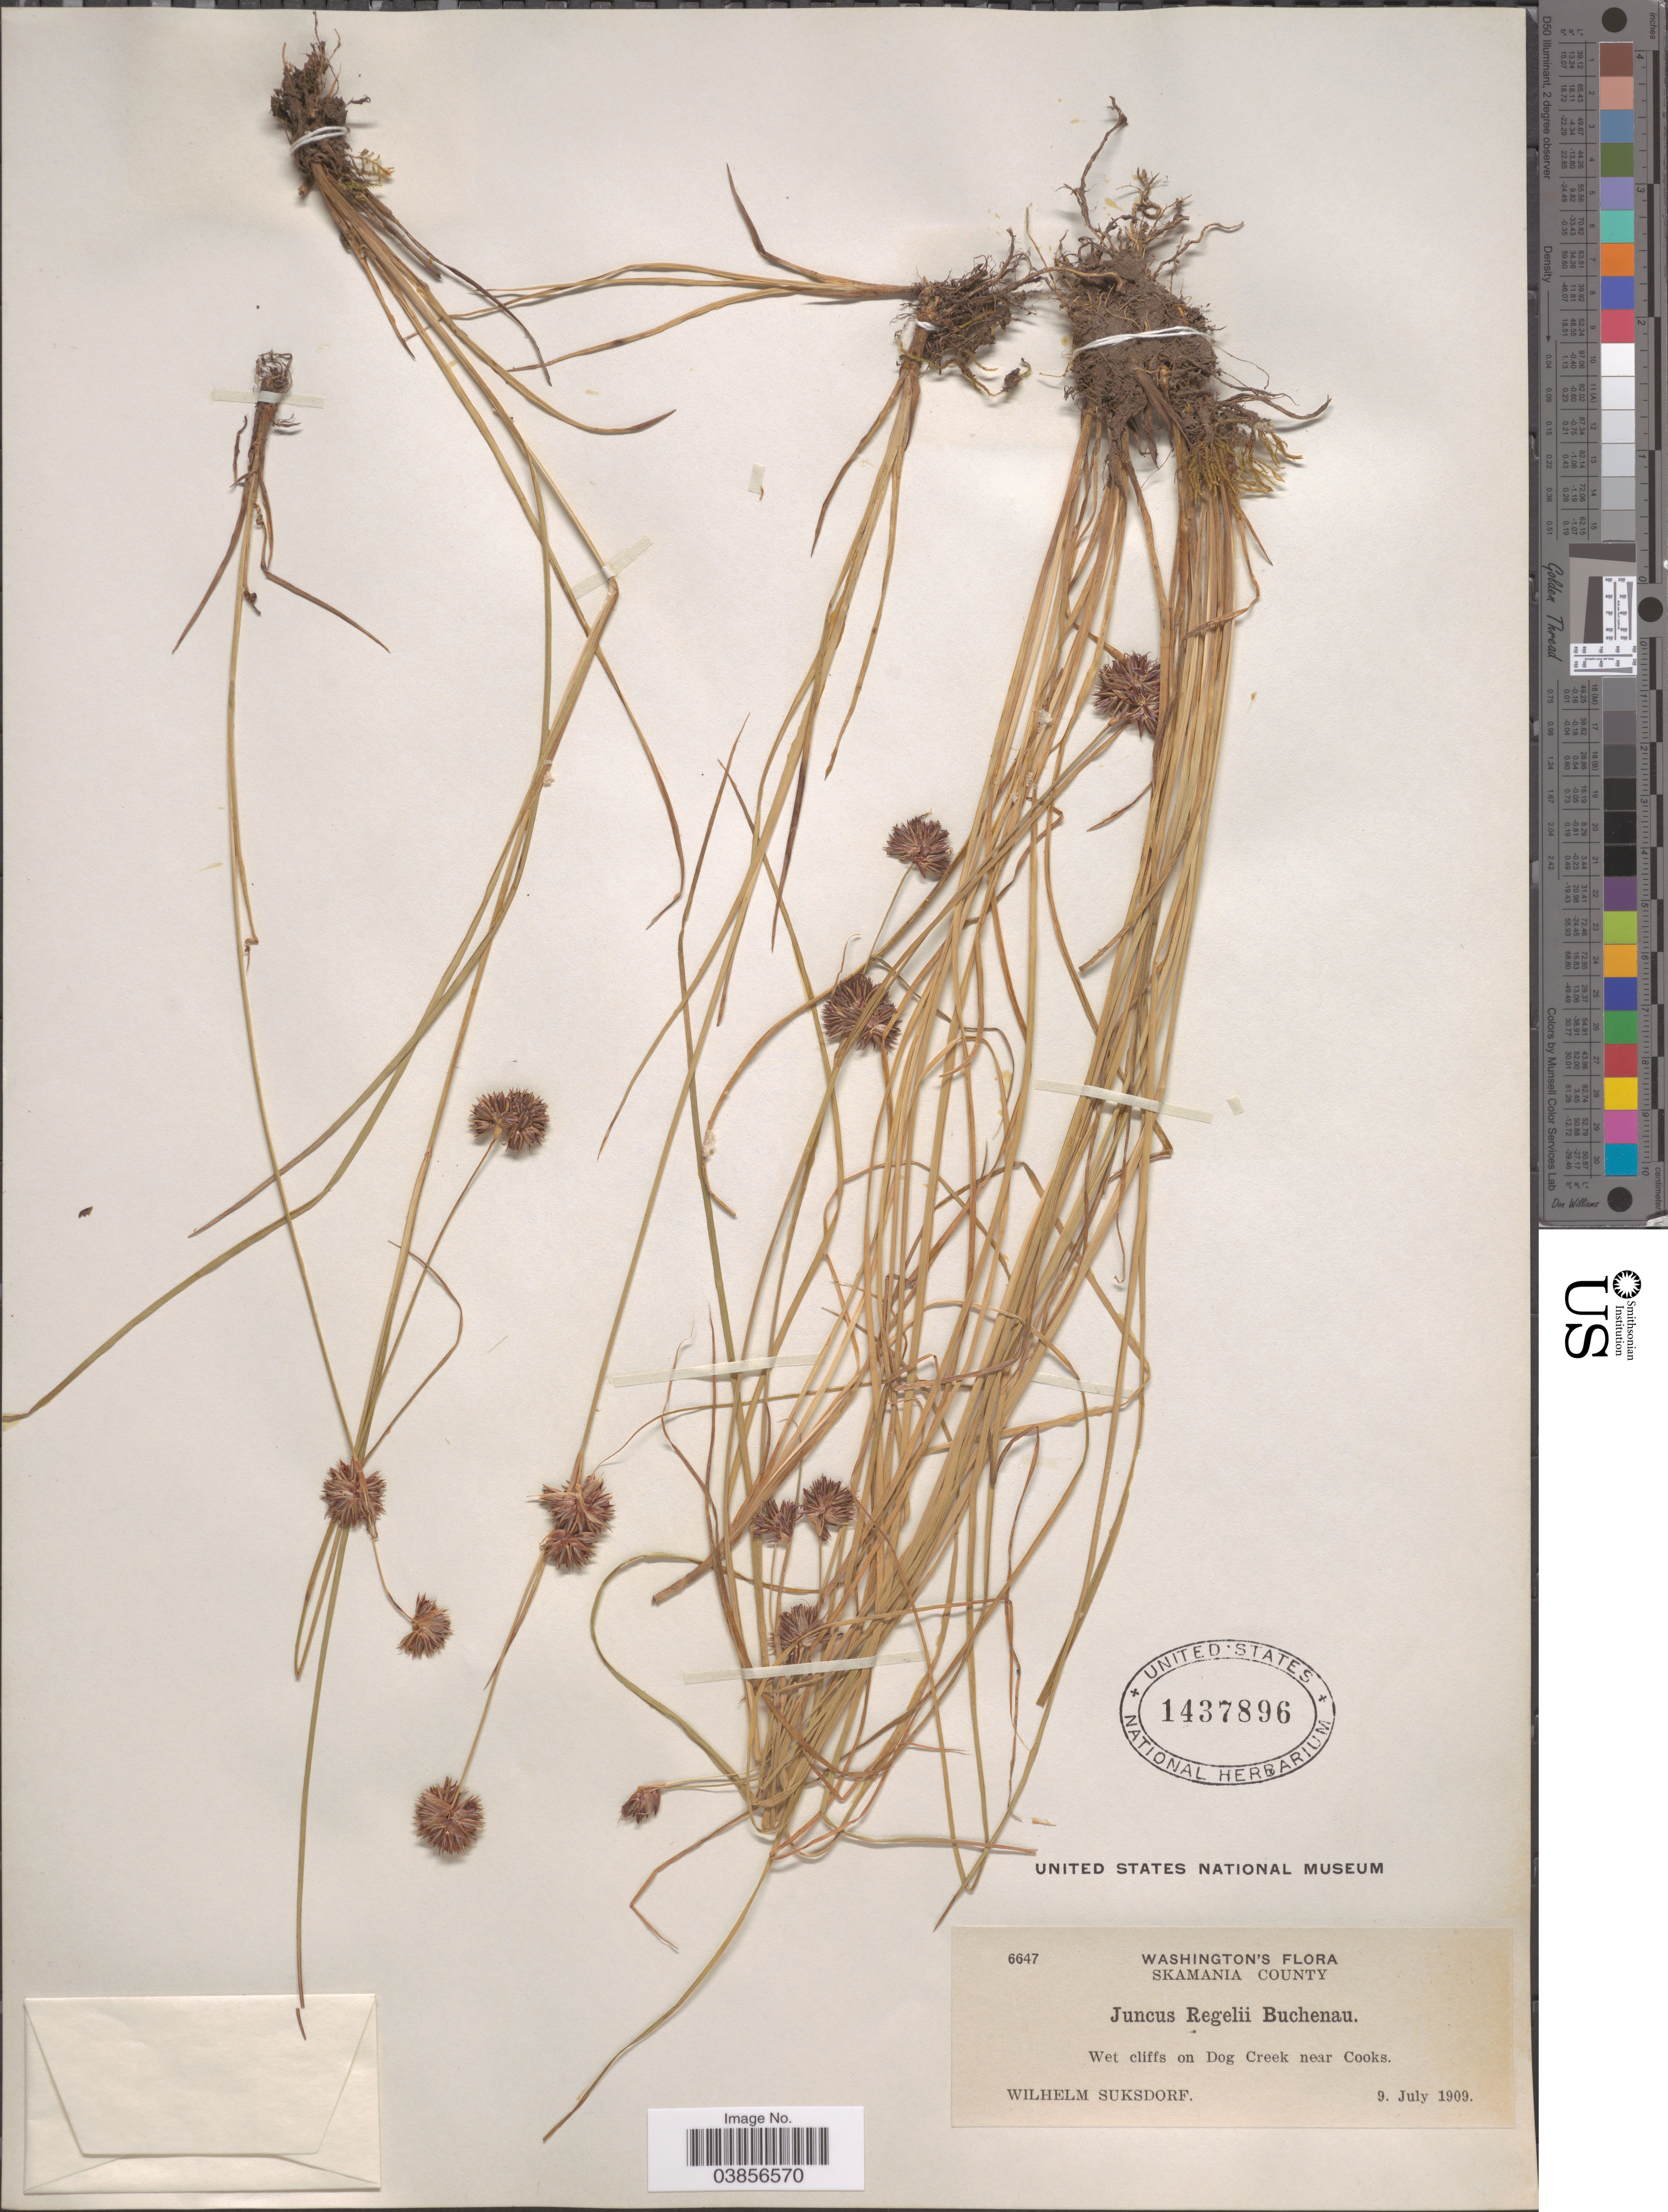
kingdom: Plantae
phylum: Tracheophyta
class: Liliopsida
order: Poales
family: Juncaceae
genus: Juncus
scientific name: Juncus regelii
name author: Buchenau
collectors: W. N. Suksdorf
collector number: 6647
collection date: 1909-07-09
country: United States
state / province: Washington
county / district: Skamania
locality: Skamania County. Wet cliffs on Dog Creek near Cooks.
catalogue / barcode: US 1437896